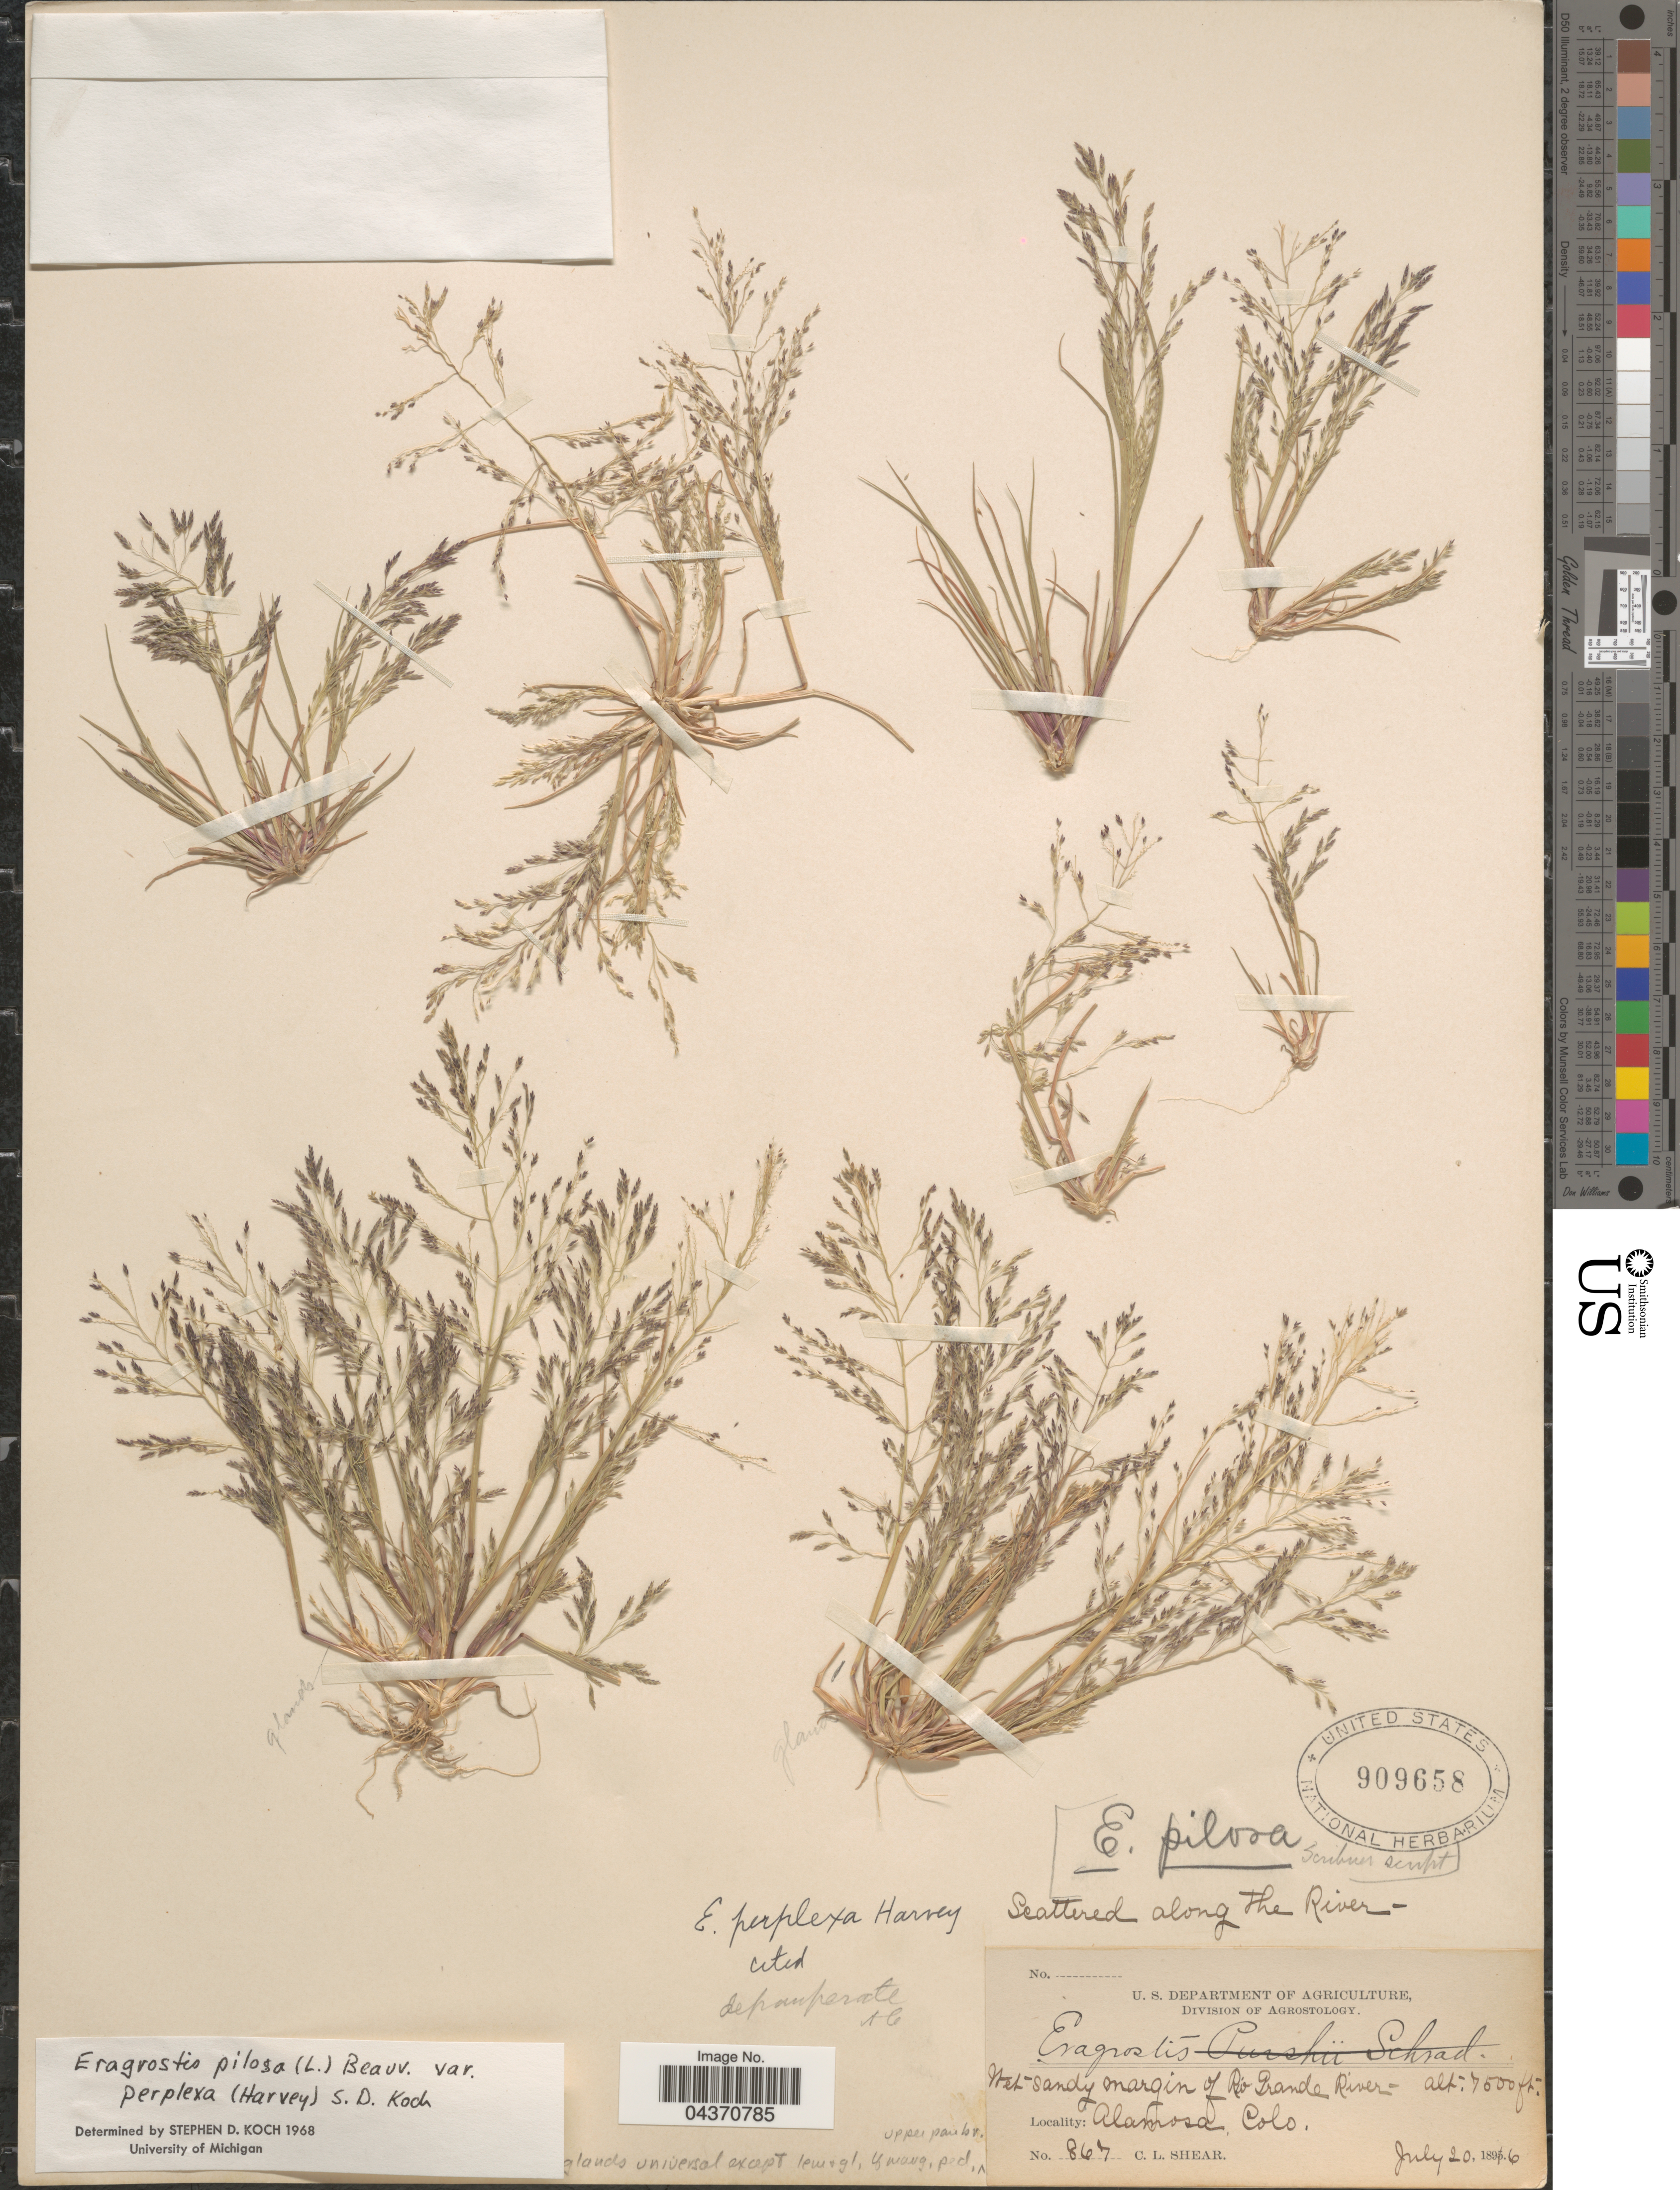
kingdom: Plantae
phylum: Tracheophyta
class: Liliopsida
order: Poales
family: Poaceae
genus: Eragrostis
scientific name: Eragrostis pilosa var. perplexa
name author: (L.H. Harv.) S.D. Koch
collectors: C. L. Shear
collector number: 867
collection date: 1896-07-20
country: United States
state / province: Colorado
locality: Wet sandy margin of Rio Grande River. Alamosa.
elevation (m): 2286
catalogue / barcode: US 909658